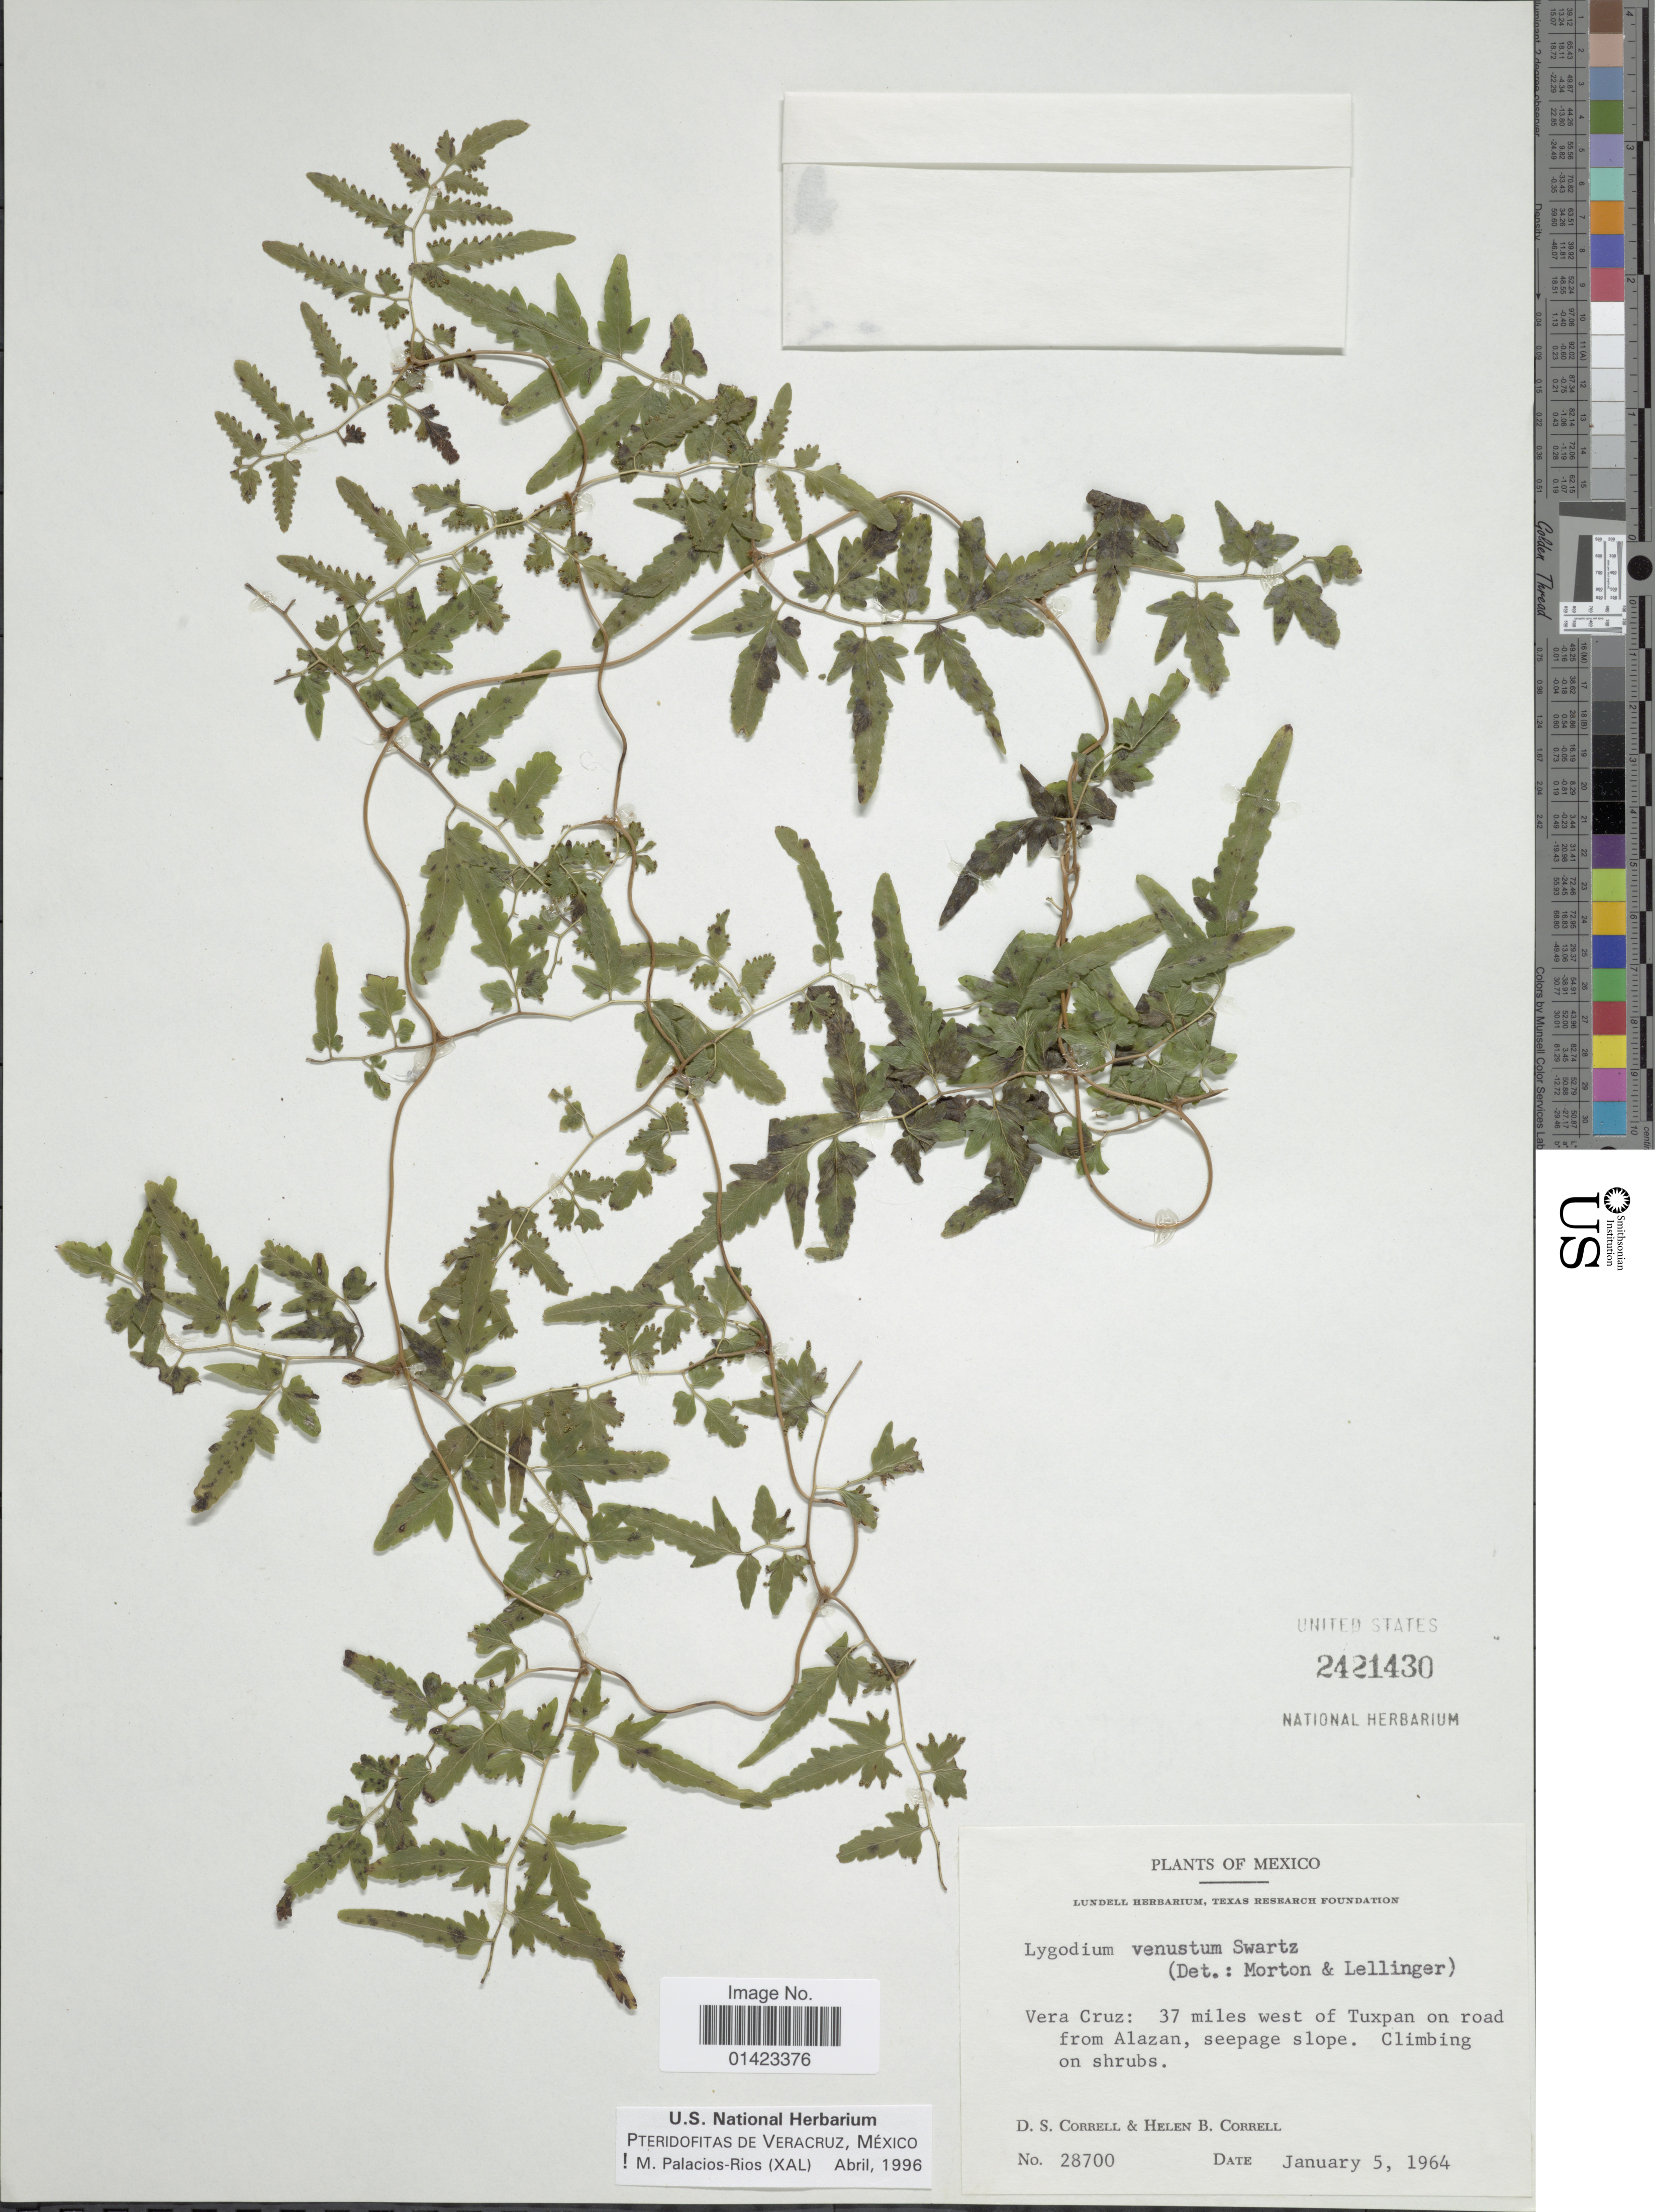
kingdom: Plantae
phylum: Tracheophyta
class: Polypodiopsida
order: Schizaeales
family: Lygodiaceae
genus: Lygodium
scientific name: Lygodium venustum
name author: Sw.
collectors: D. S. Correll & H. Correll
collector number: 28700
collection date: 1964-01-05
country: Mexico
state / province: Veracruz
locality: Vera Cruz: 37 miles west of Tuxpan on road from Alazan, seepage slope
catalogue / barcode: US 2421430